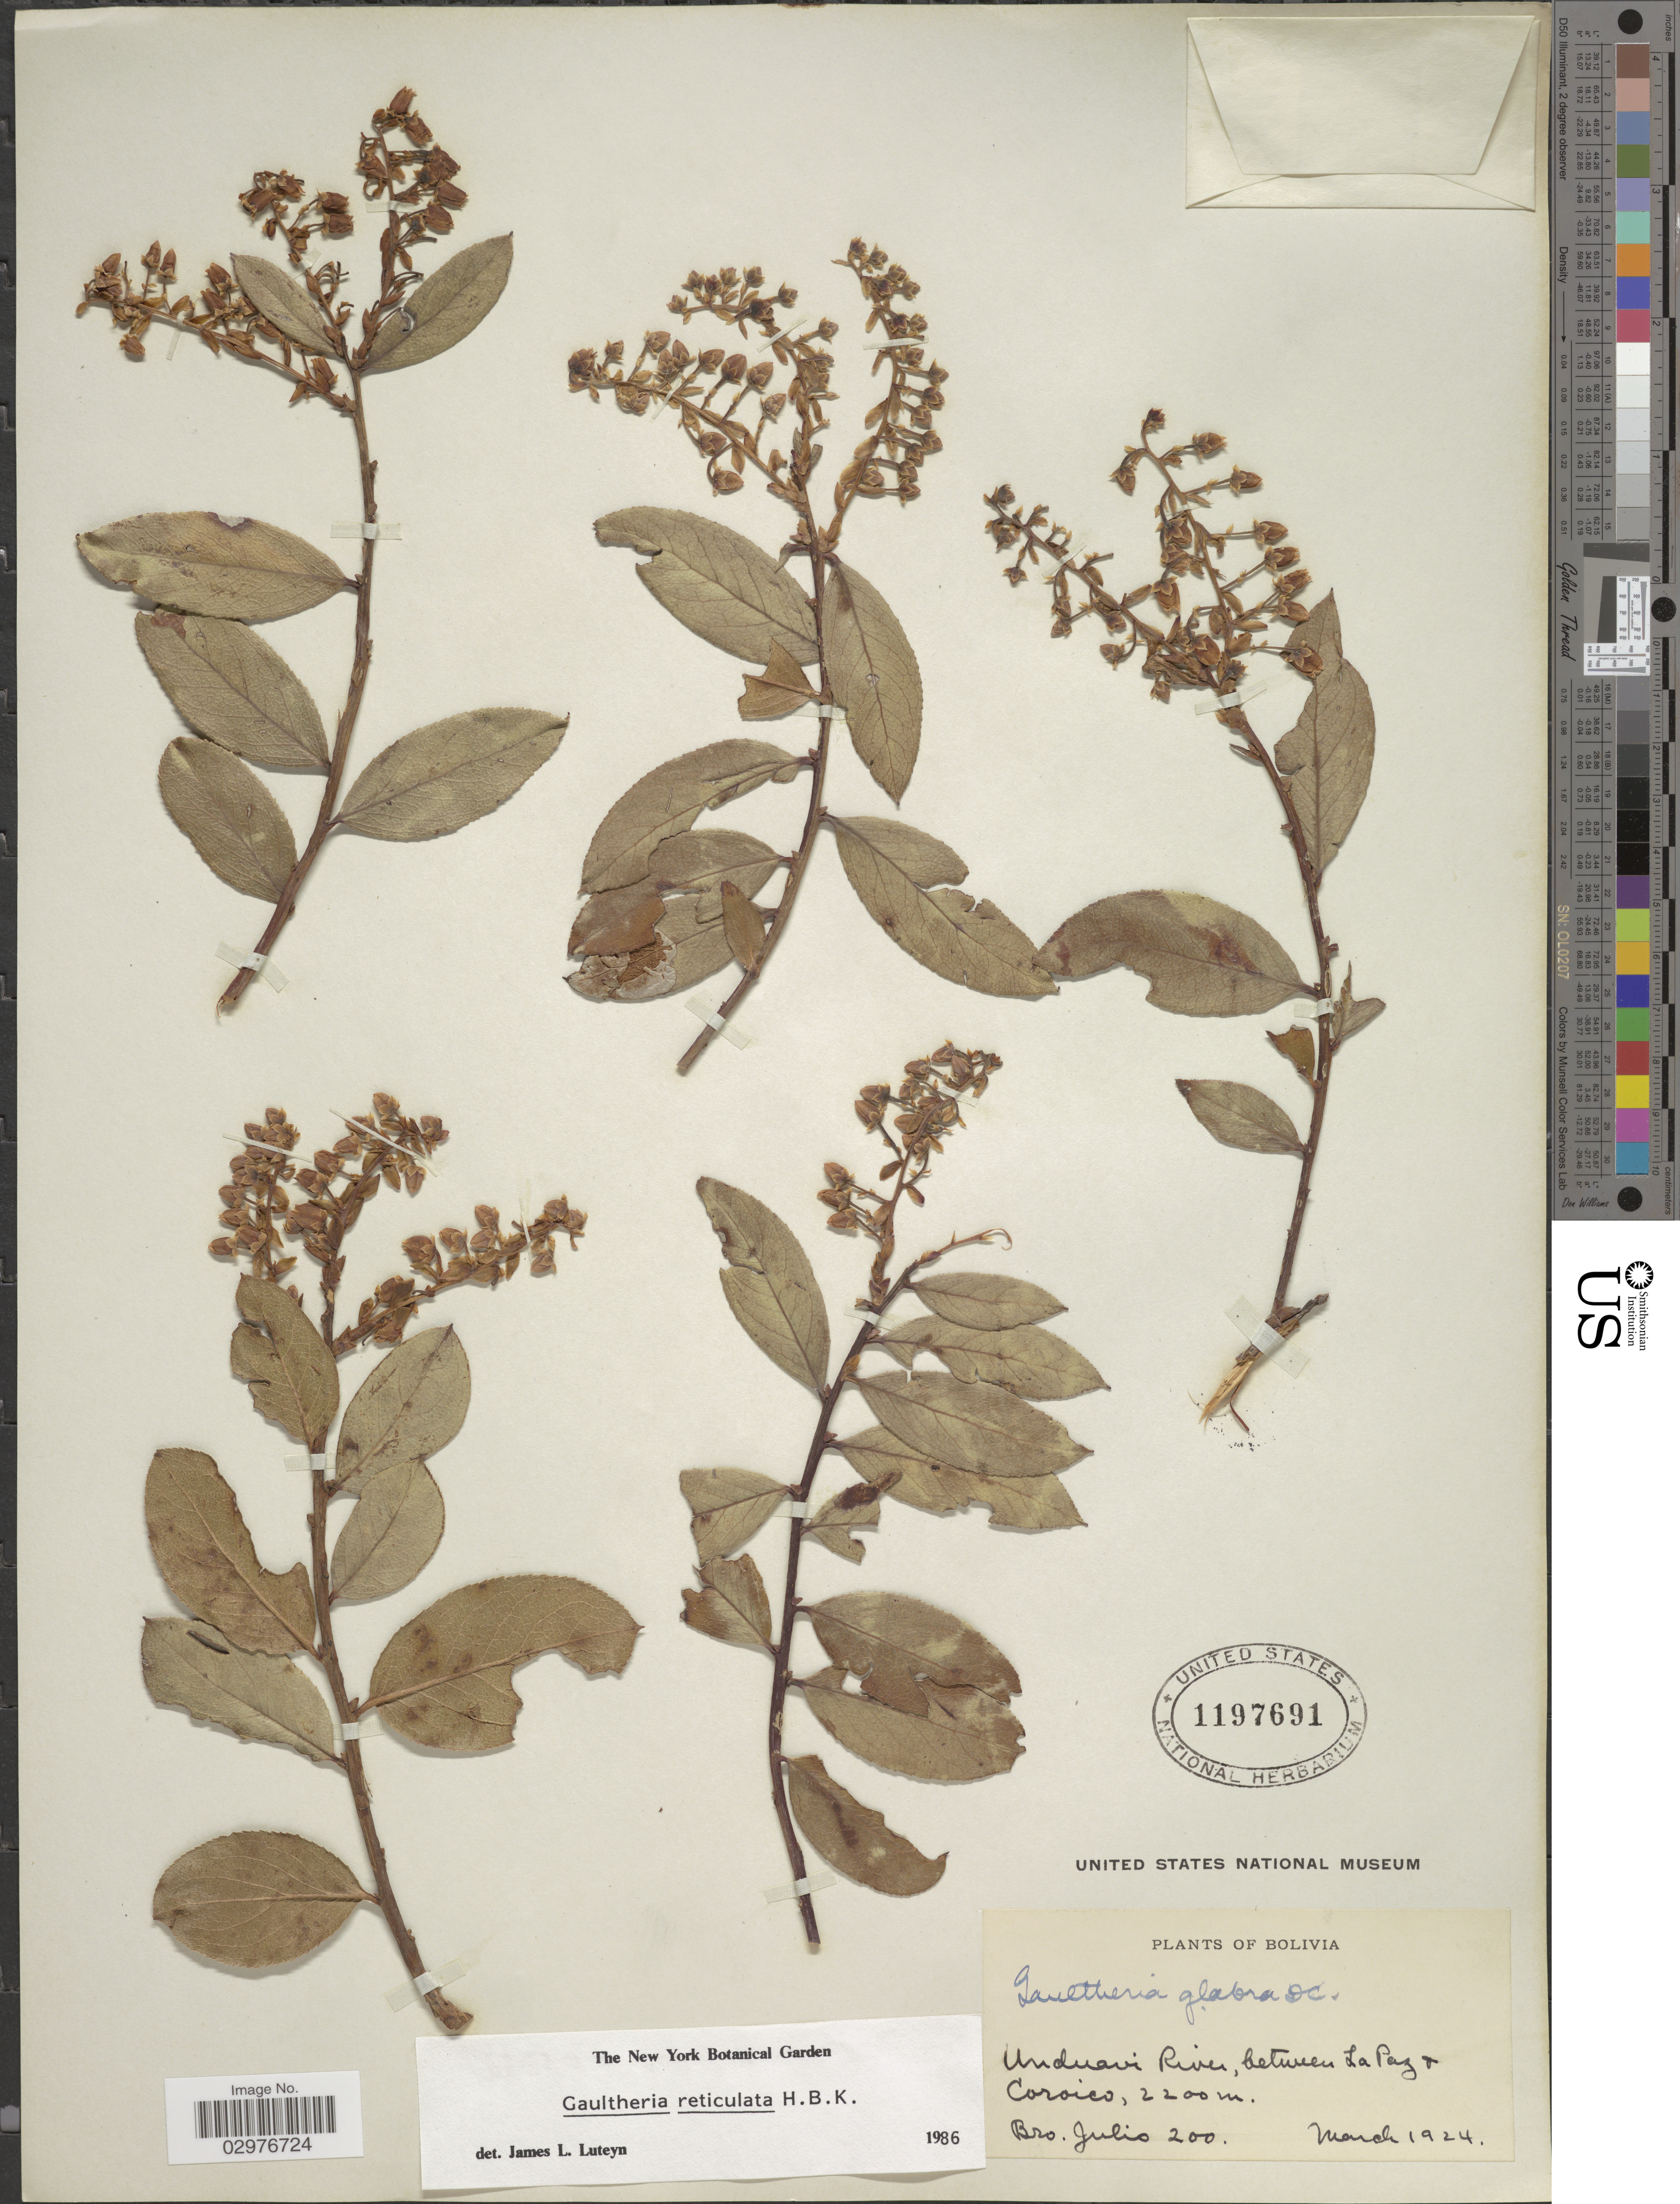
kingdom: Plantae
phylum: Tracheophyta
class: Magnoliopsida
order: Ericales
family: Ericaceae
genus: Gaultheria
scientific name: Gaultheria reticulata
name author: Kunth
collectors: Bro. Julio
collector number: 200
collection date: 1924-03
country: Bolivia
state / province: La Paz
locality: Unduavi River, between La Paz & Coroico.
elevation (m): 2200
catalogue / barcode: US 1197691